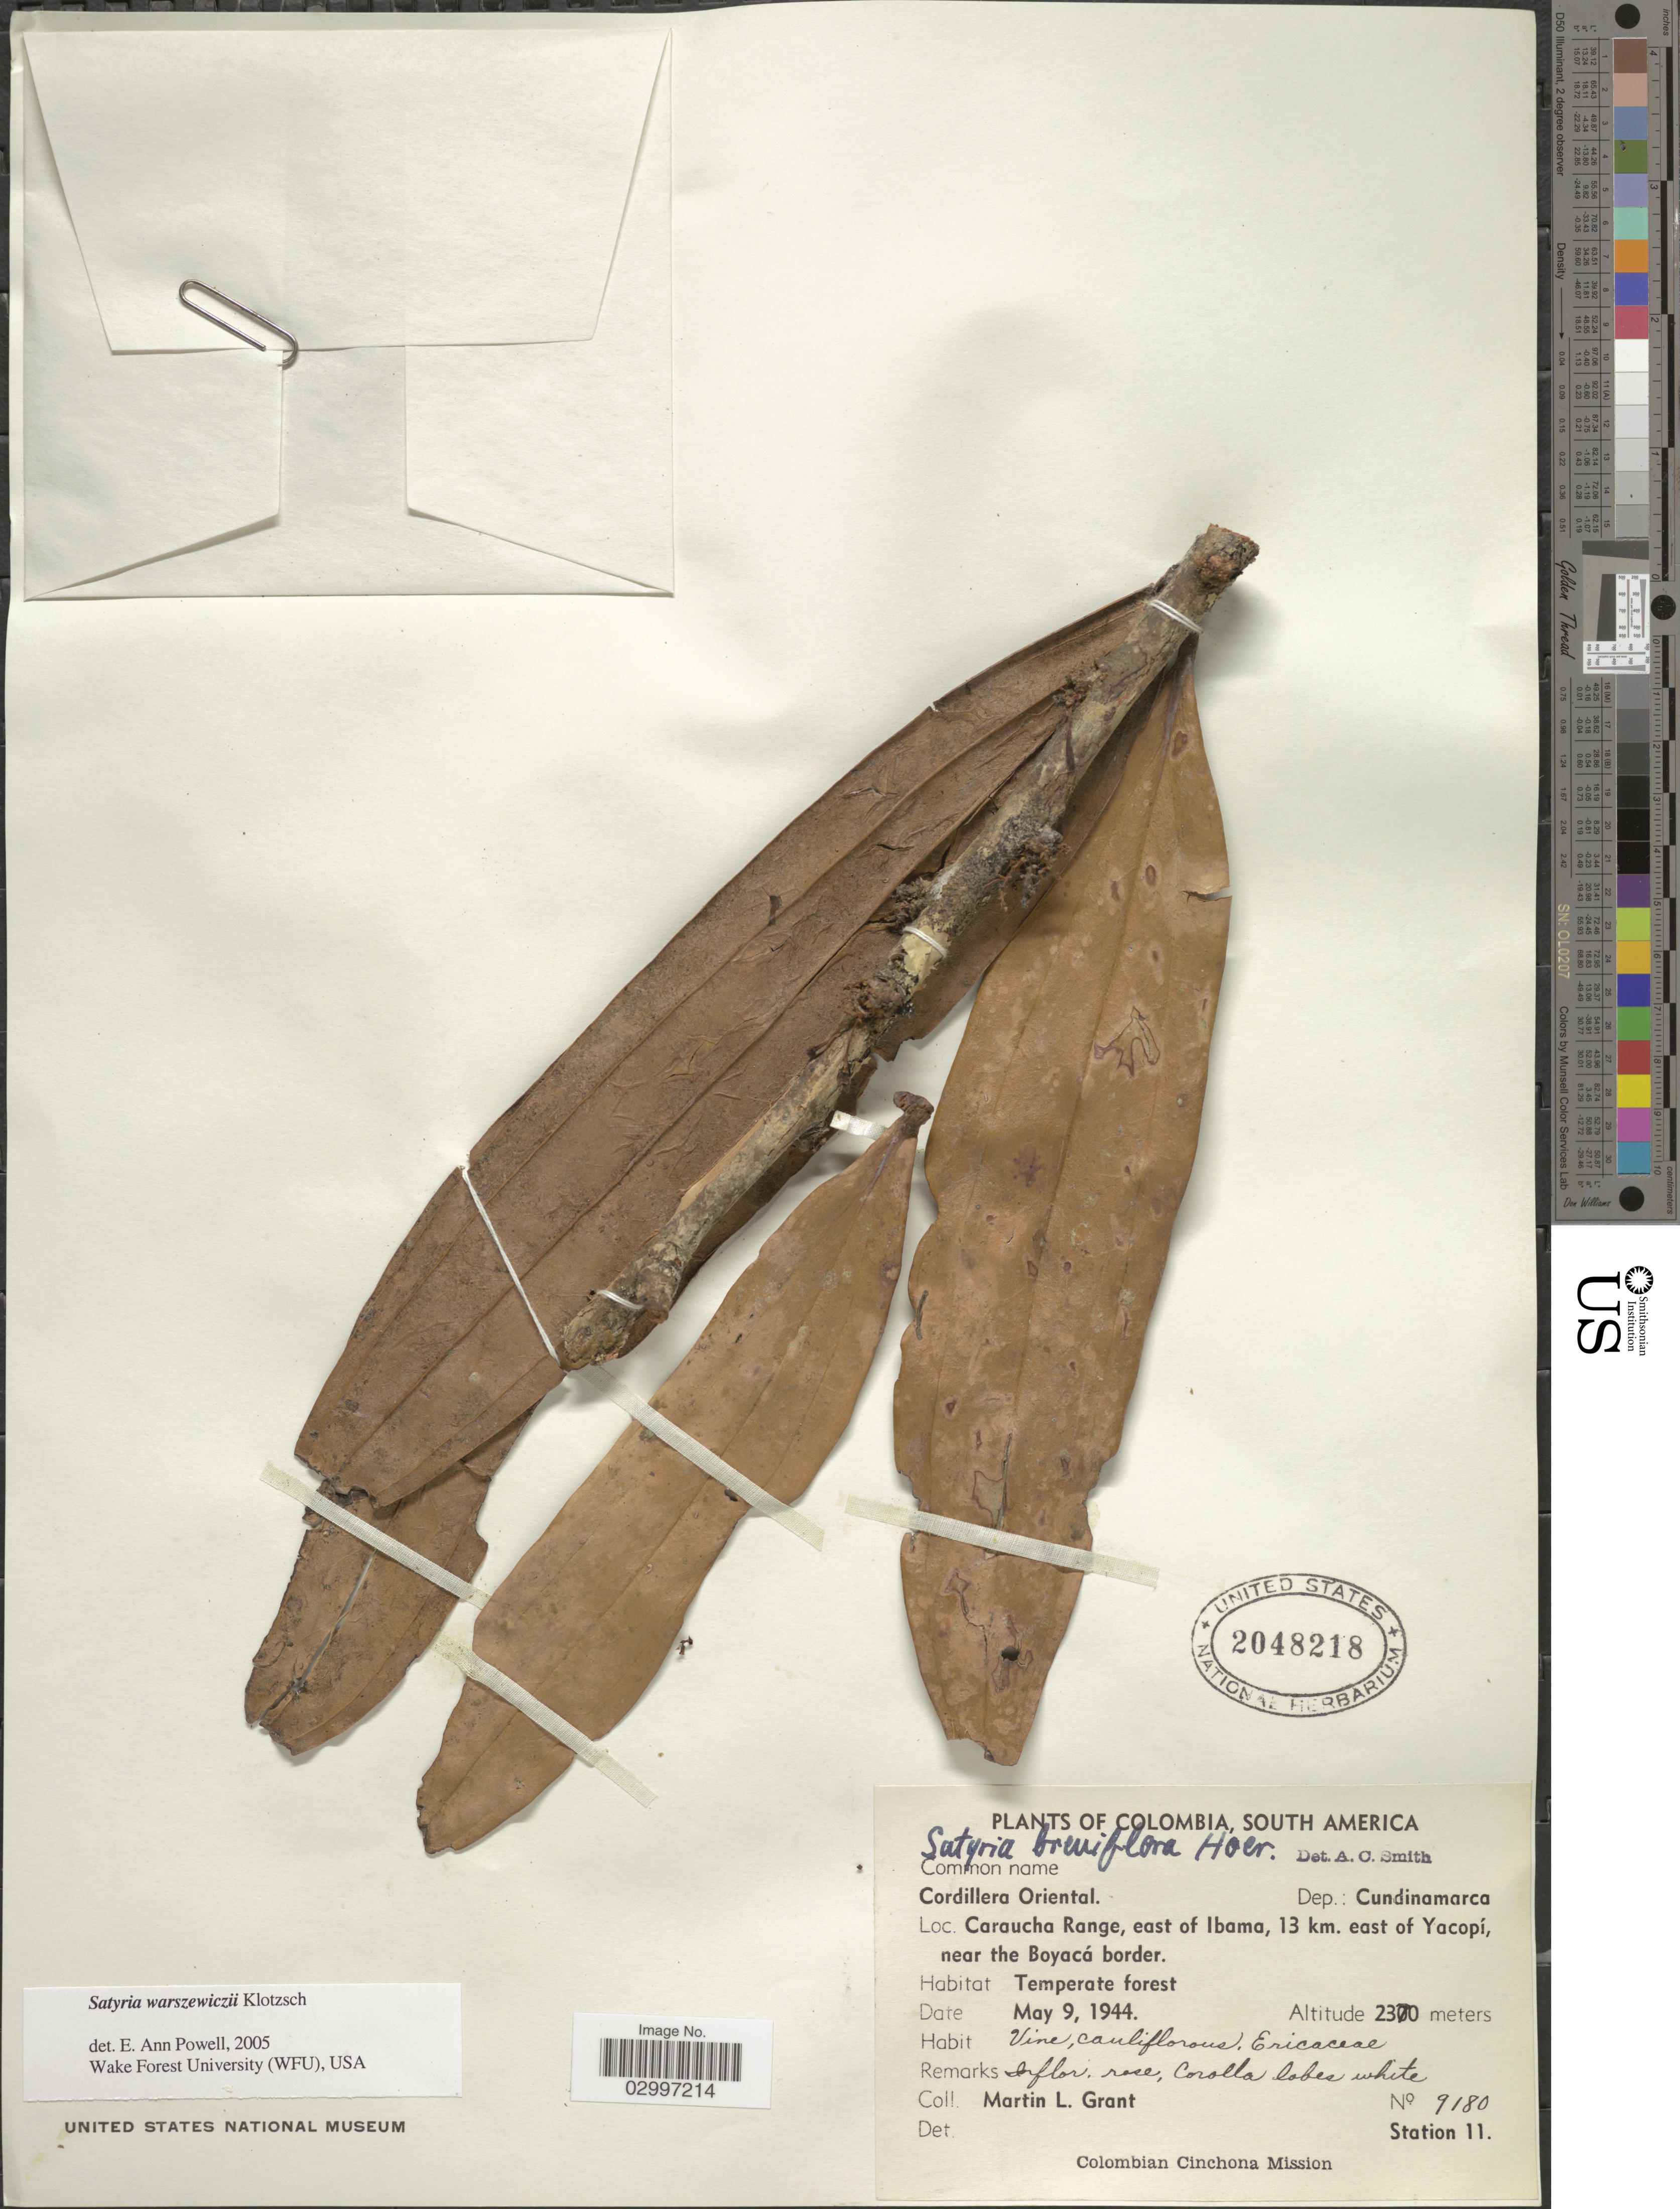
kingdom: Plantae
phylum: Tracheophyta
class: Magnoliopsida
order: Ericales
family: Ericaceae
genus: Satyria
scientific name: Satyria warszewiczii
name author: Klotzsch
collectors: M. L. Grant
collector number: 9180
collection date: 1944-05-09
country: Colombia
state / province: Cundinamarca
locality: Cordillera Oriental, Dep.: Cundinamarca, Caraucha Range, east of Ibama, 13 km. east of Yacopí, near the Boyacá border.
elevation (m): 2370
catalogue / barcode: US 2048218